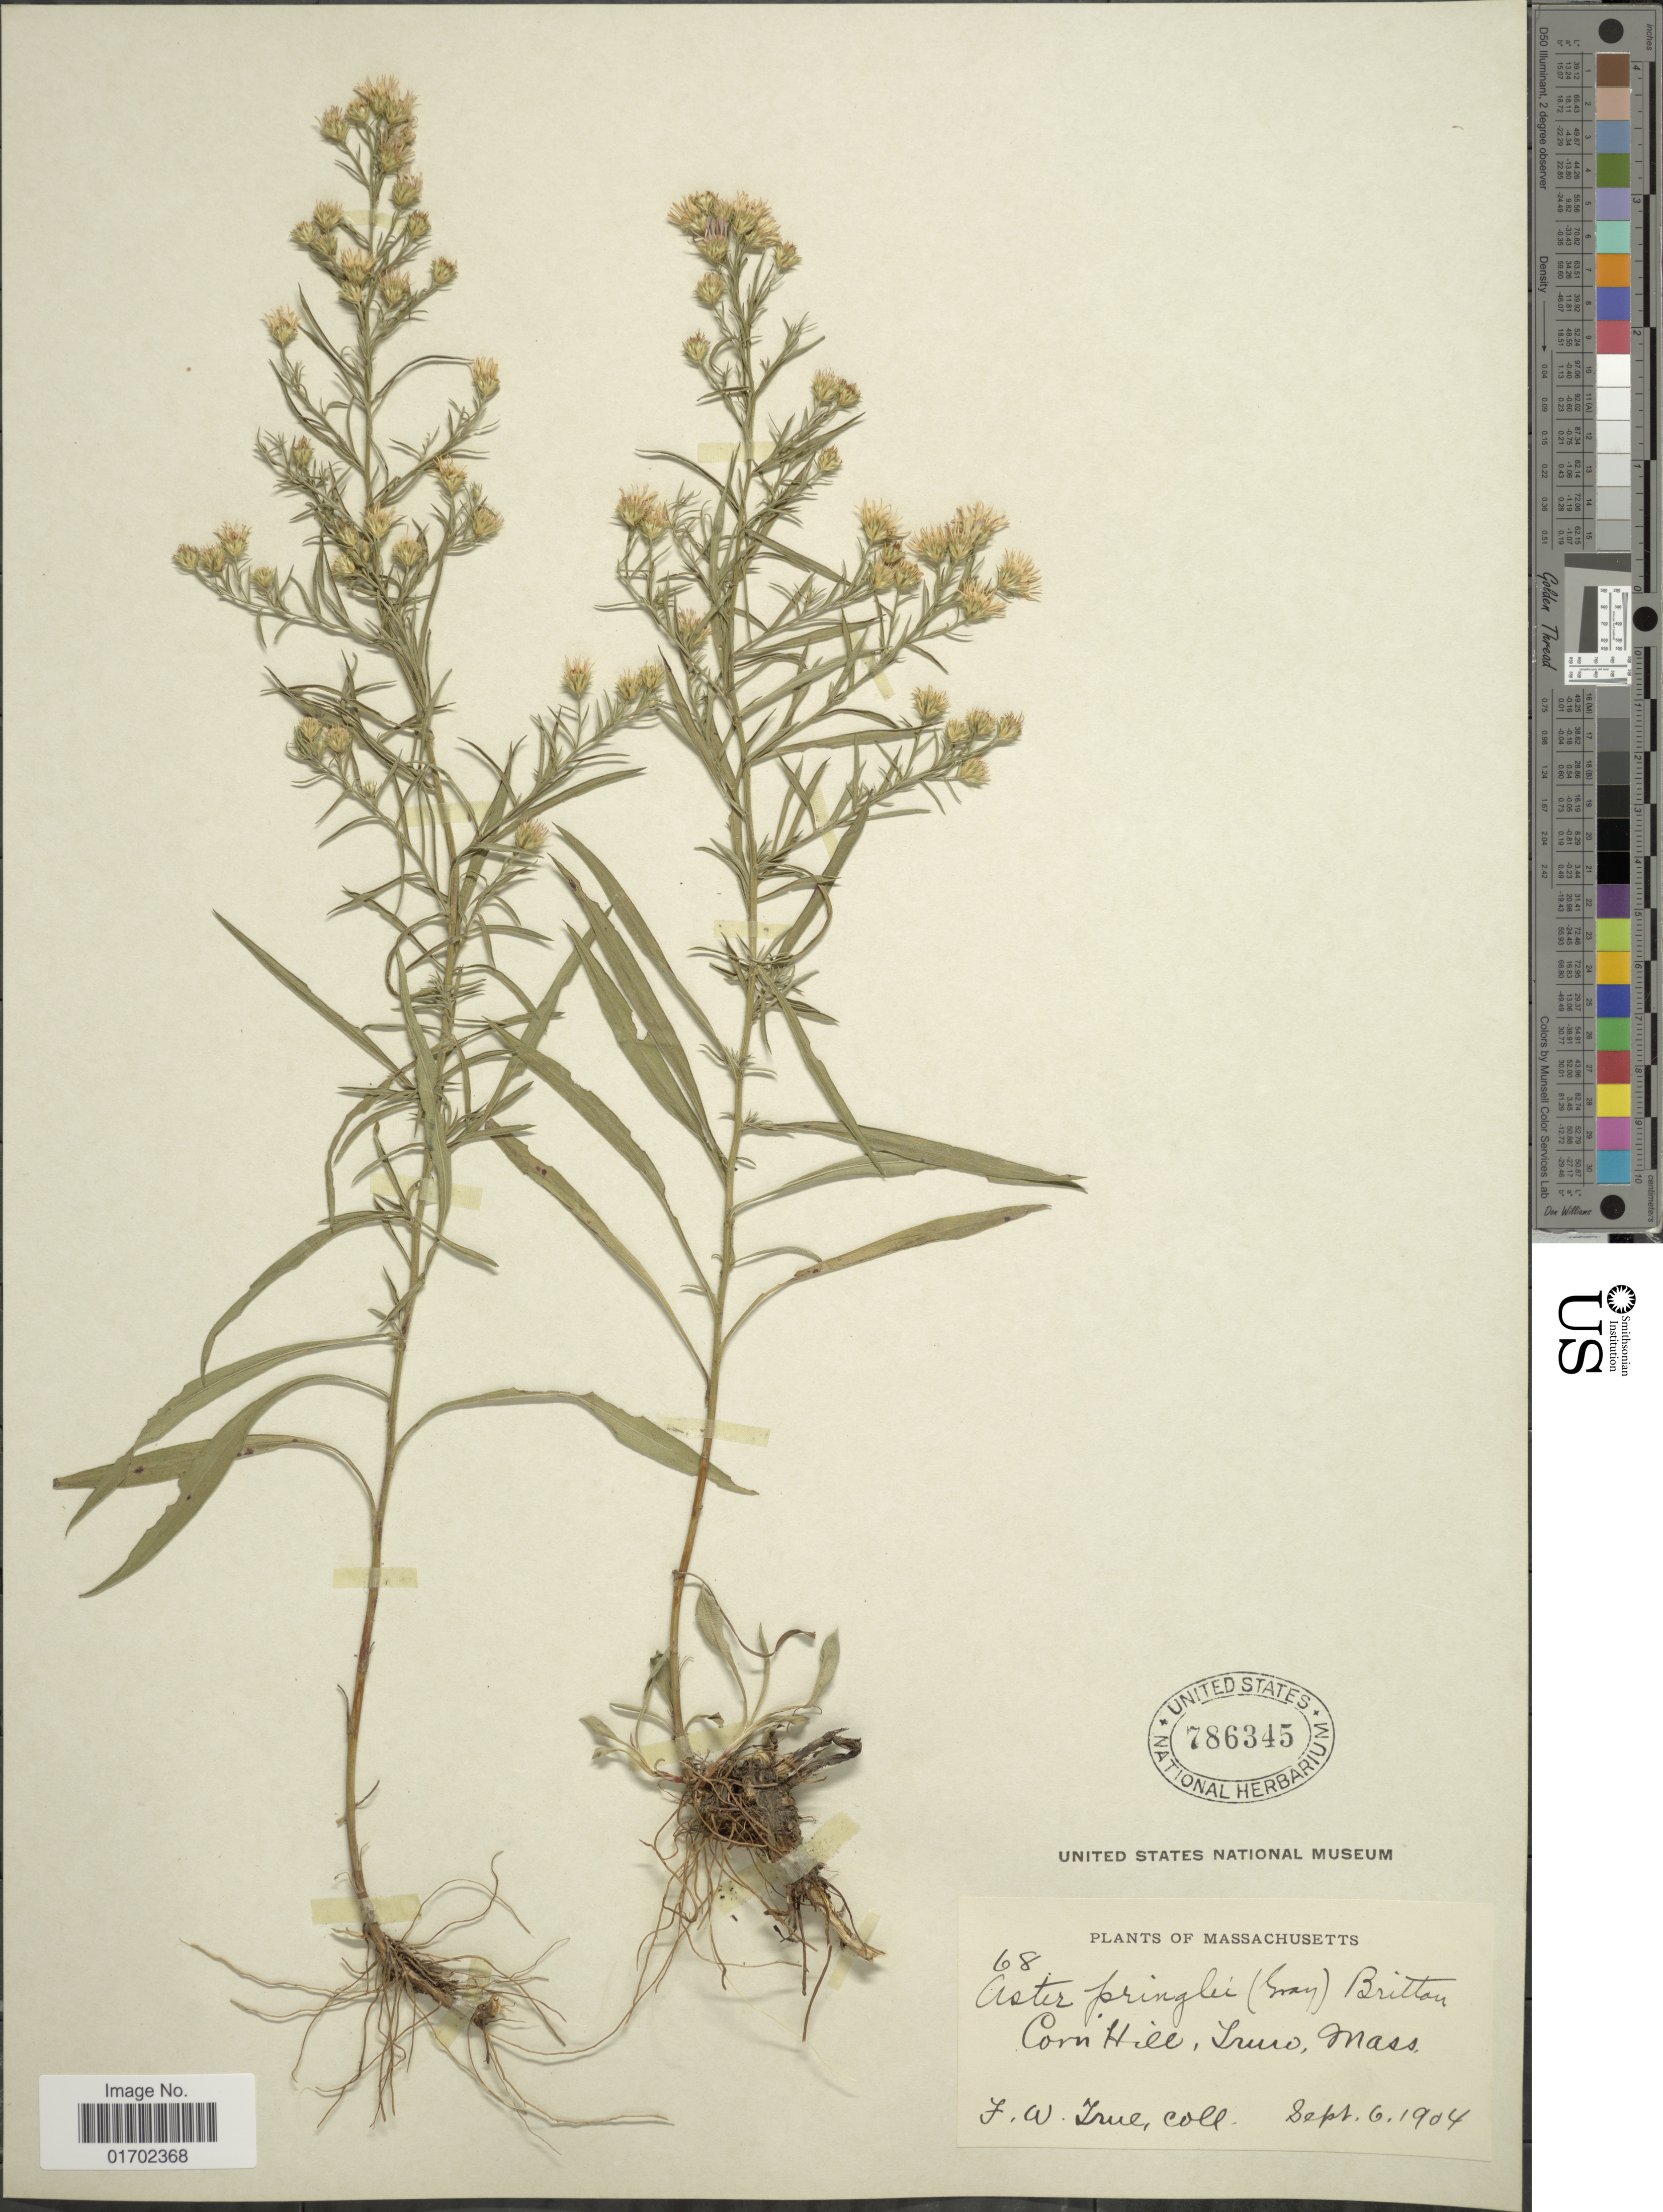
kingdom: Plantae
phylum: Tracheophyta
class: Magnoliopsida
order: Asterales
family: Asteraceae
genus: Symphyotrichum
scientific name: Symphyotrichum pilosum var. pringlei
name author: (A. Gray) G.L. Nesom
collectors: F. True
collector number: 68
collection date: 1904-09-06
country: United States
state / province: Massachusetts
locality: Massachusetts. Corn Hill, Truco, Mass.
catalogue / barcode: US 786345